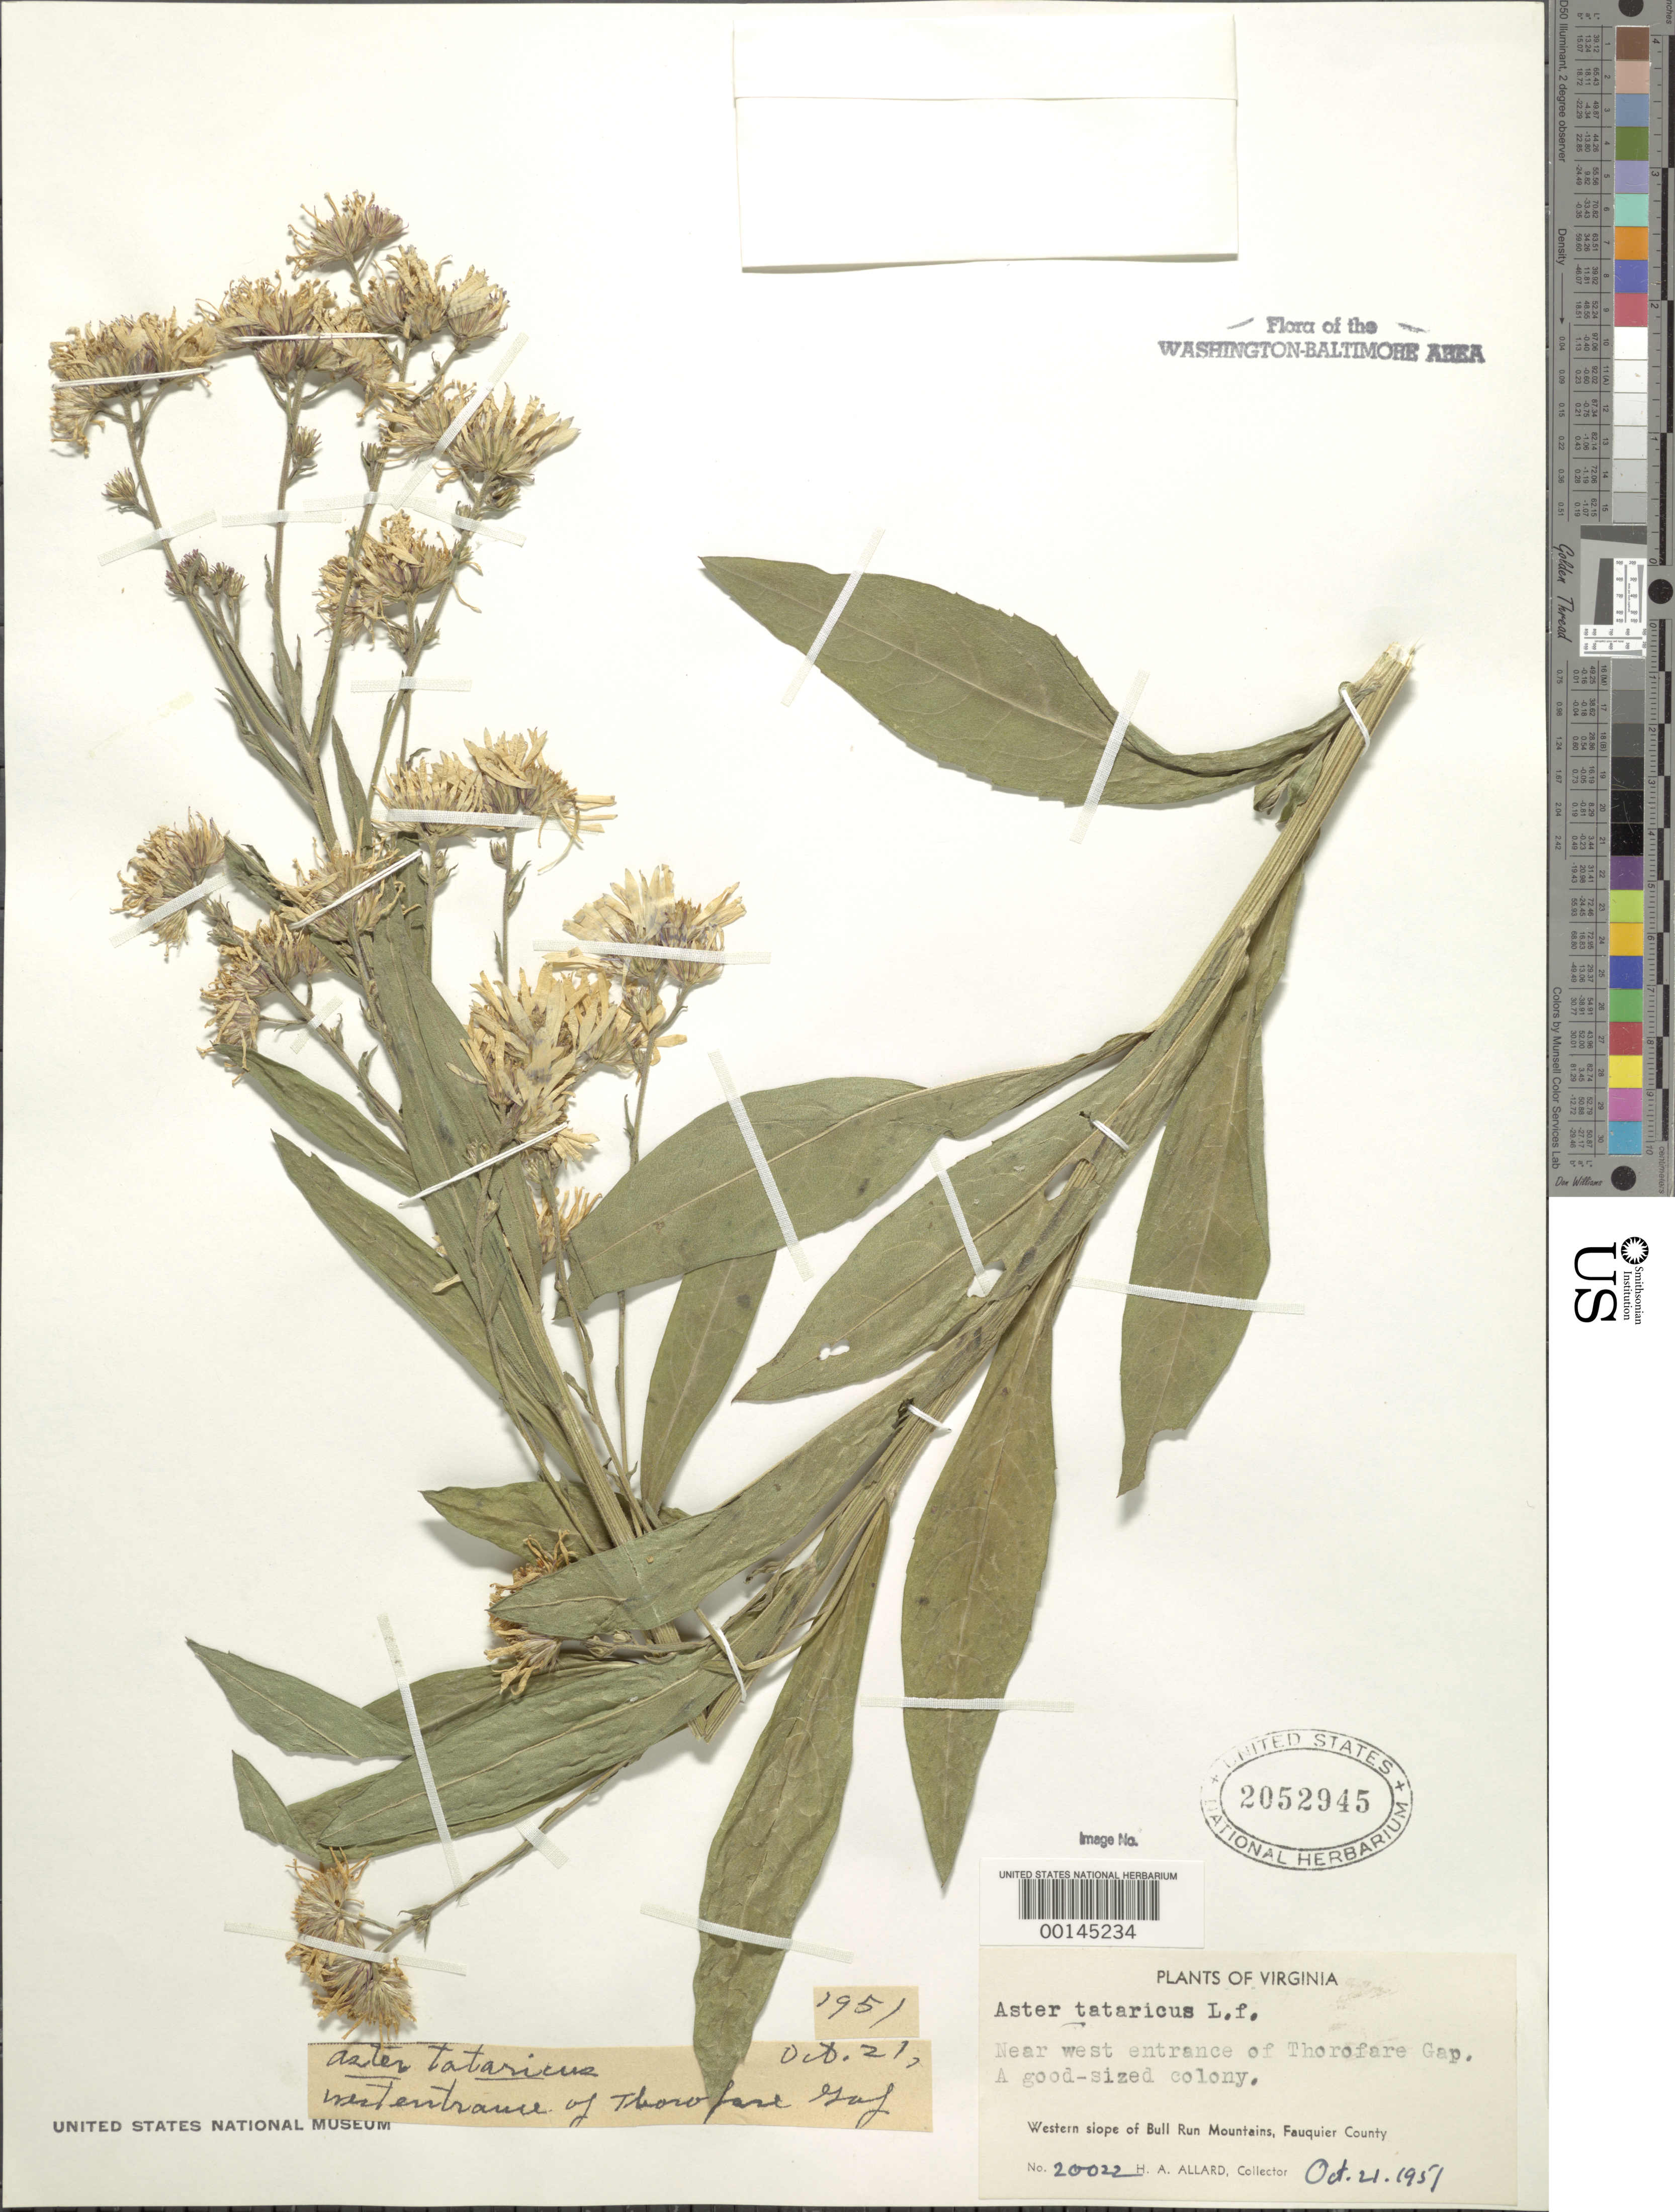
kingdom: Plantae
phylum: Tracheophyta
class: Magnoliopsida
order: Asterales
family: Asteraceae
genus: Aster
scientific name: Aster tataricus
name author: L. f.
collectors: H. A. Allard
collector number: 20022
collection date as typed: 21 Oct 1951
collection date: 1951-10-21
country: United States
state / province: Virginia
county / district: Fauquier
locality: West side of Thorofare Gap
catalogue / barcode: US 2052945